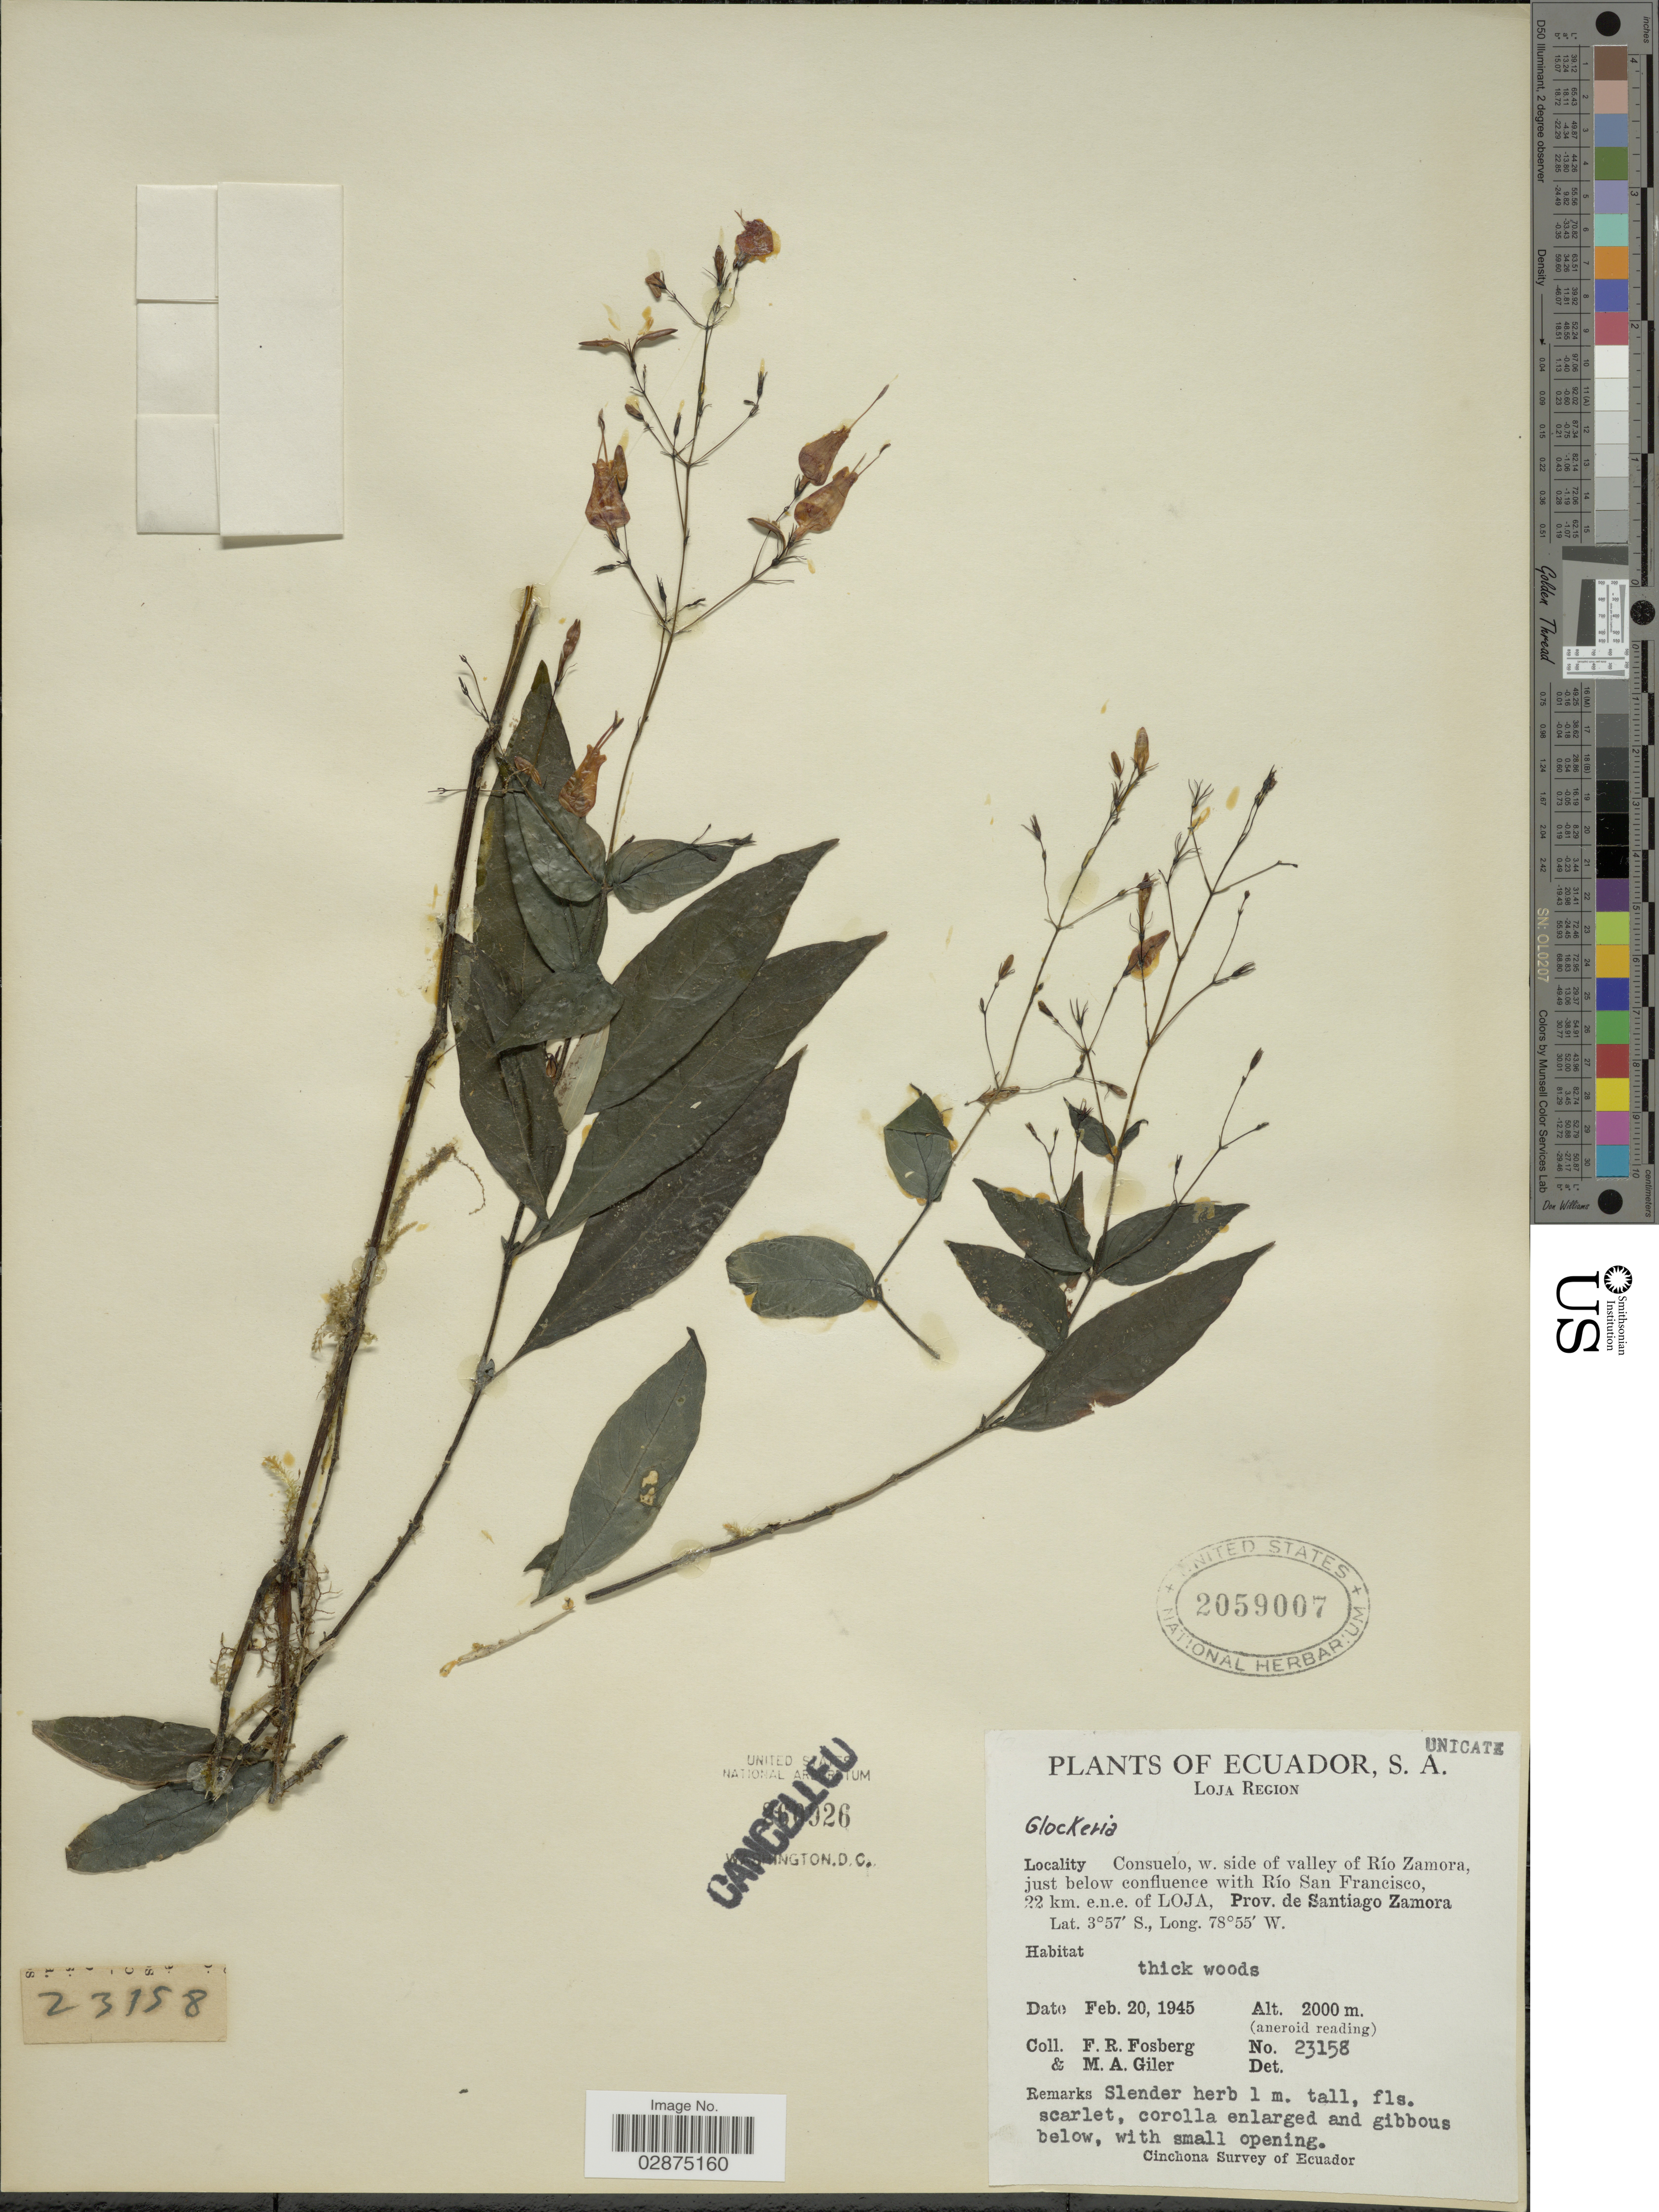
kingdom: Plantae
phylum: Tracheophyta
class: Magnoliopsida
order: Lamiales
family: Acanthaceae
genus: Stenostephanus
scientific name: Stenostephanus jamesonii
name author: (Wassh.) Wassh.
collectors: F. R. Fosberg & M. Giler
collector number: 23158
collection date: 1945-02-20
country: Ecuador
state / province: Loja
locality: Loja Region. Consuelo, w. side of valley of Río Zamora, just below confluence with Río San Francisco, 22 km. e.n.e. of Loja, Prov. de Santiago Zamora.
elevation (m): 2000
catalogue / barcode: US 2059007